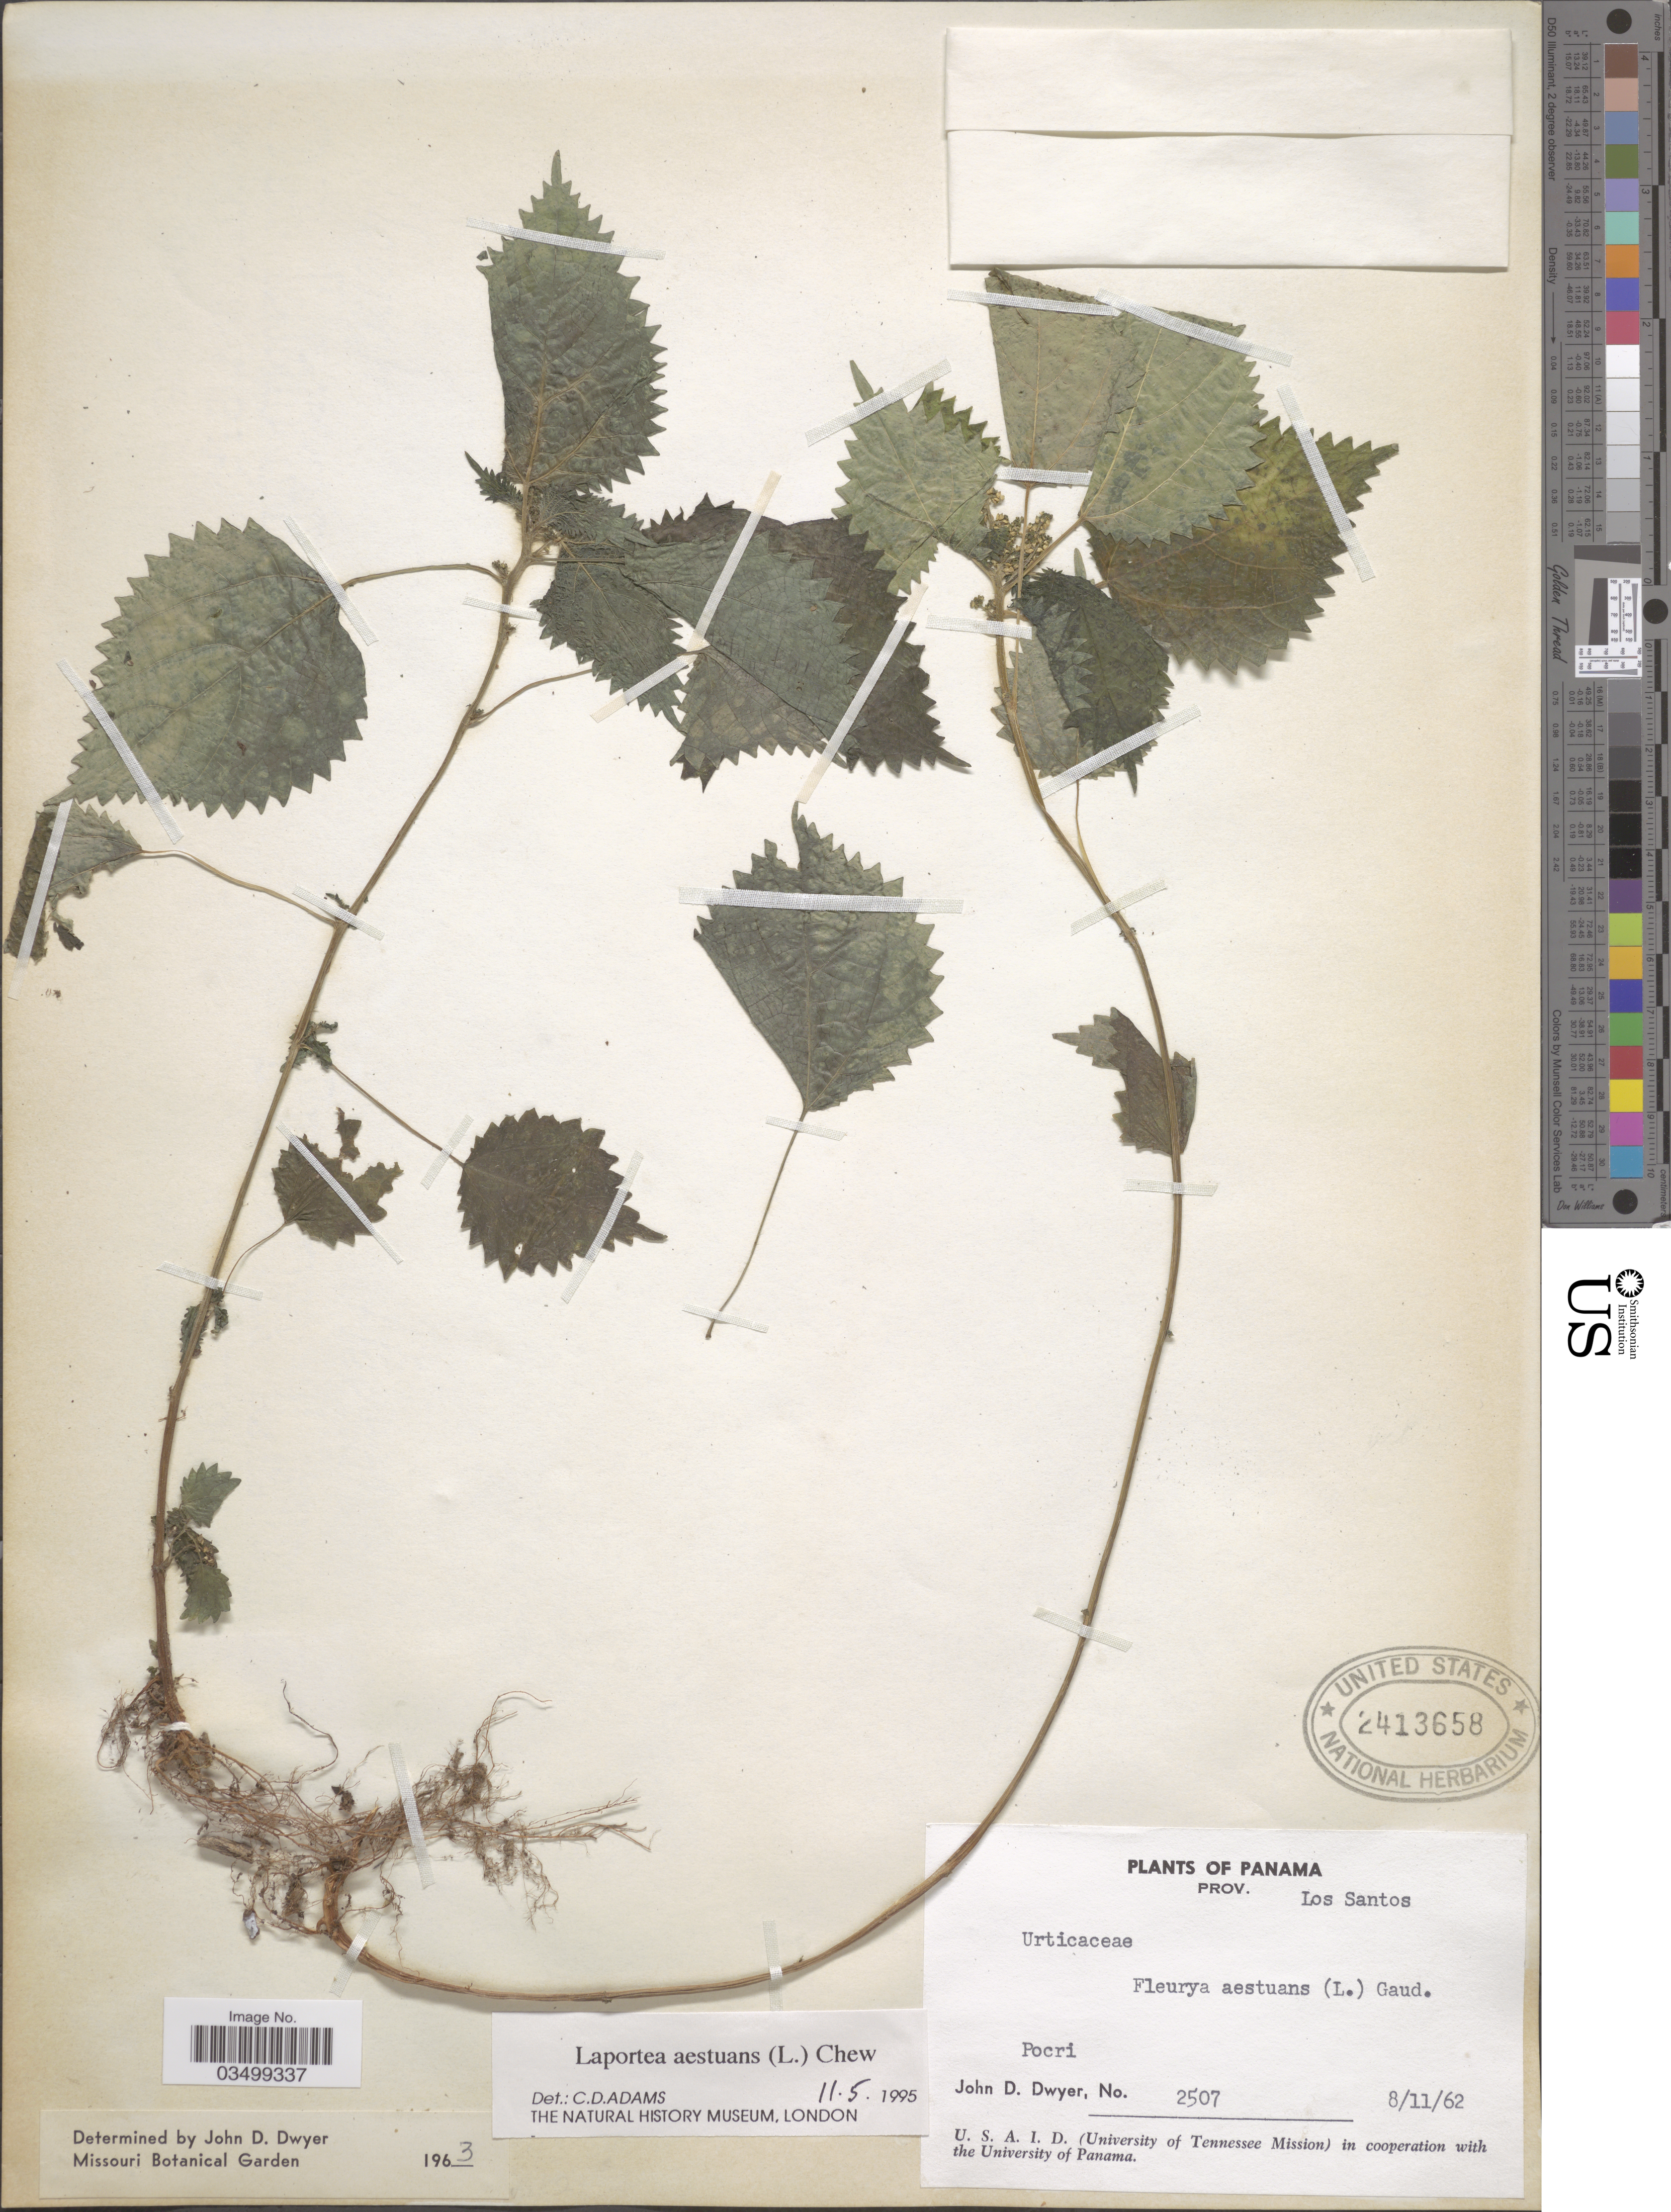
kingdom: Plantae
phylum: Tracheophyta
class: Magnoliopsida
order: Rosales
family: Urticaceae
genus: Laportea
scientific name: Laportea aestuans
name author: (L.) Chew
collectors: J. D. Dwyer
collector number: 2507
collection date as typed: Transcribed d/m/y: 8/11/62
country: Panama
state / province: Los Santos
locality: Pocri.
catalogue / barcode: US 2413658